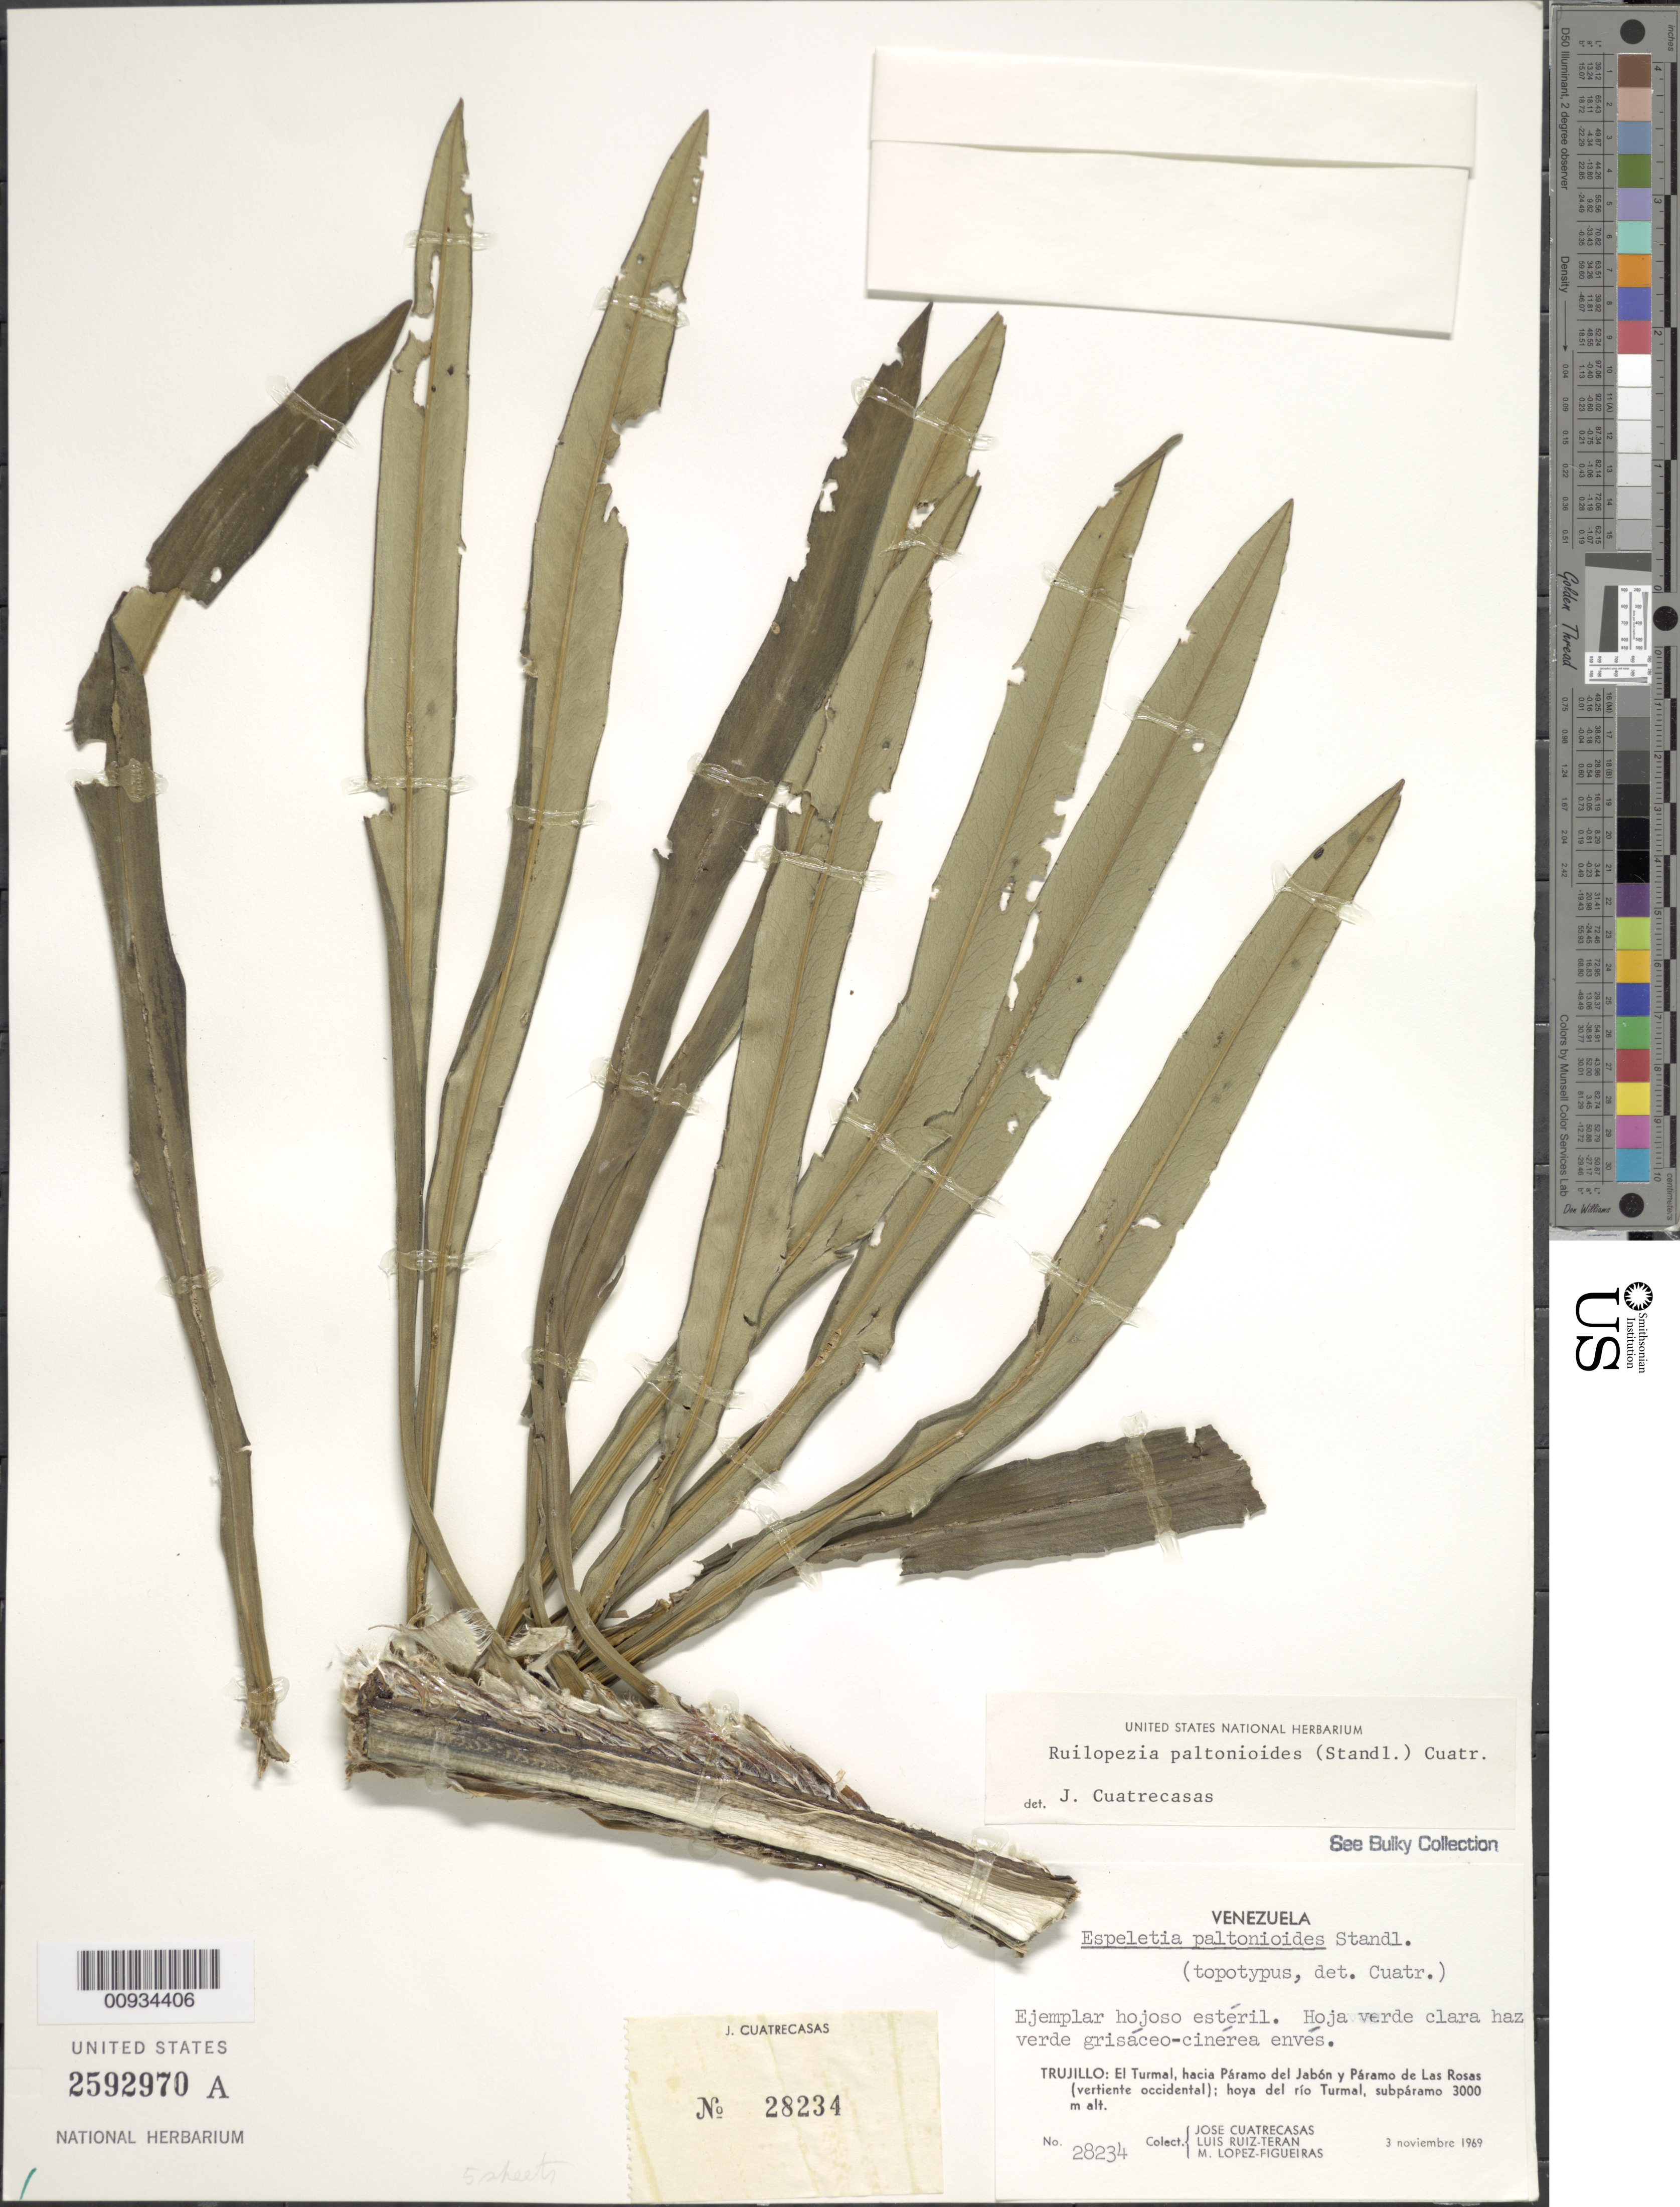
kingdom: Plantae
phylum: Tracheophyta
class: Magnoliopsida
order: Asterales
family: Asteraceae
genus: Ruilopezia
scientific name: Ruilopezia paltonioides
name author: (Standl.) Cuatrec.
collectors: J. Cuatrecasas, L. Teran & M. López Figueiras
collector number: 28234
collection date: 1969-11-03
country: Venezuela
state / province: Trujillo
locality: El Turmal, hacia Paramo del Jabon y Paramo de Las Rosas (vertiente occidental), hoya del Rio Turmal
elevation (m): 3000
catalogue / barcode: US 2592970A